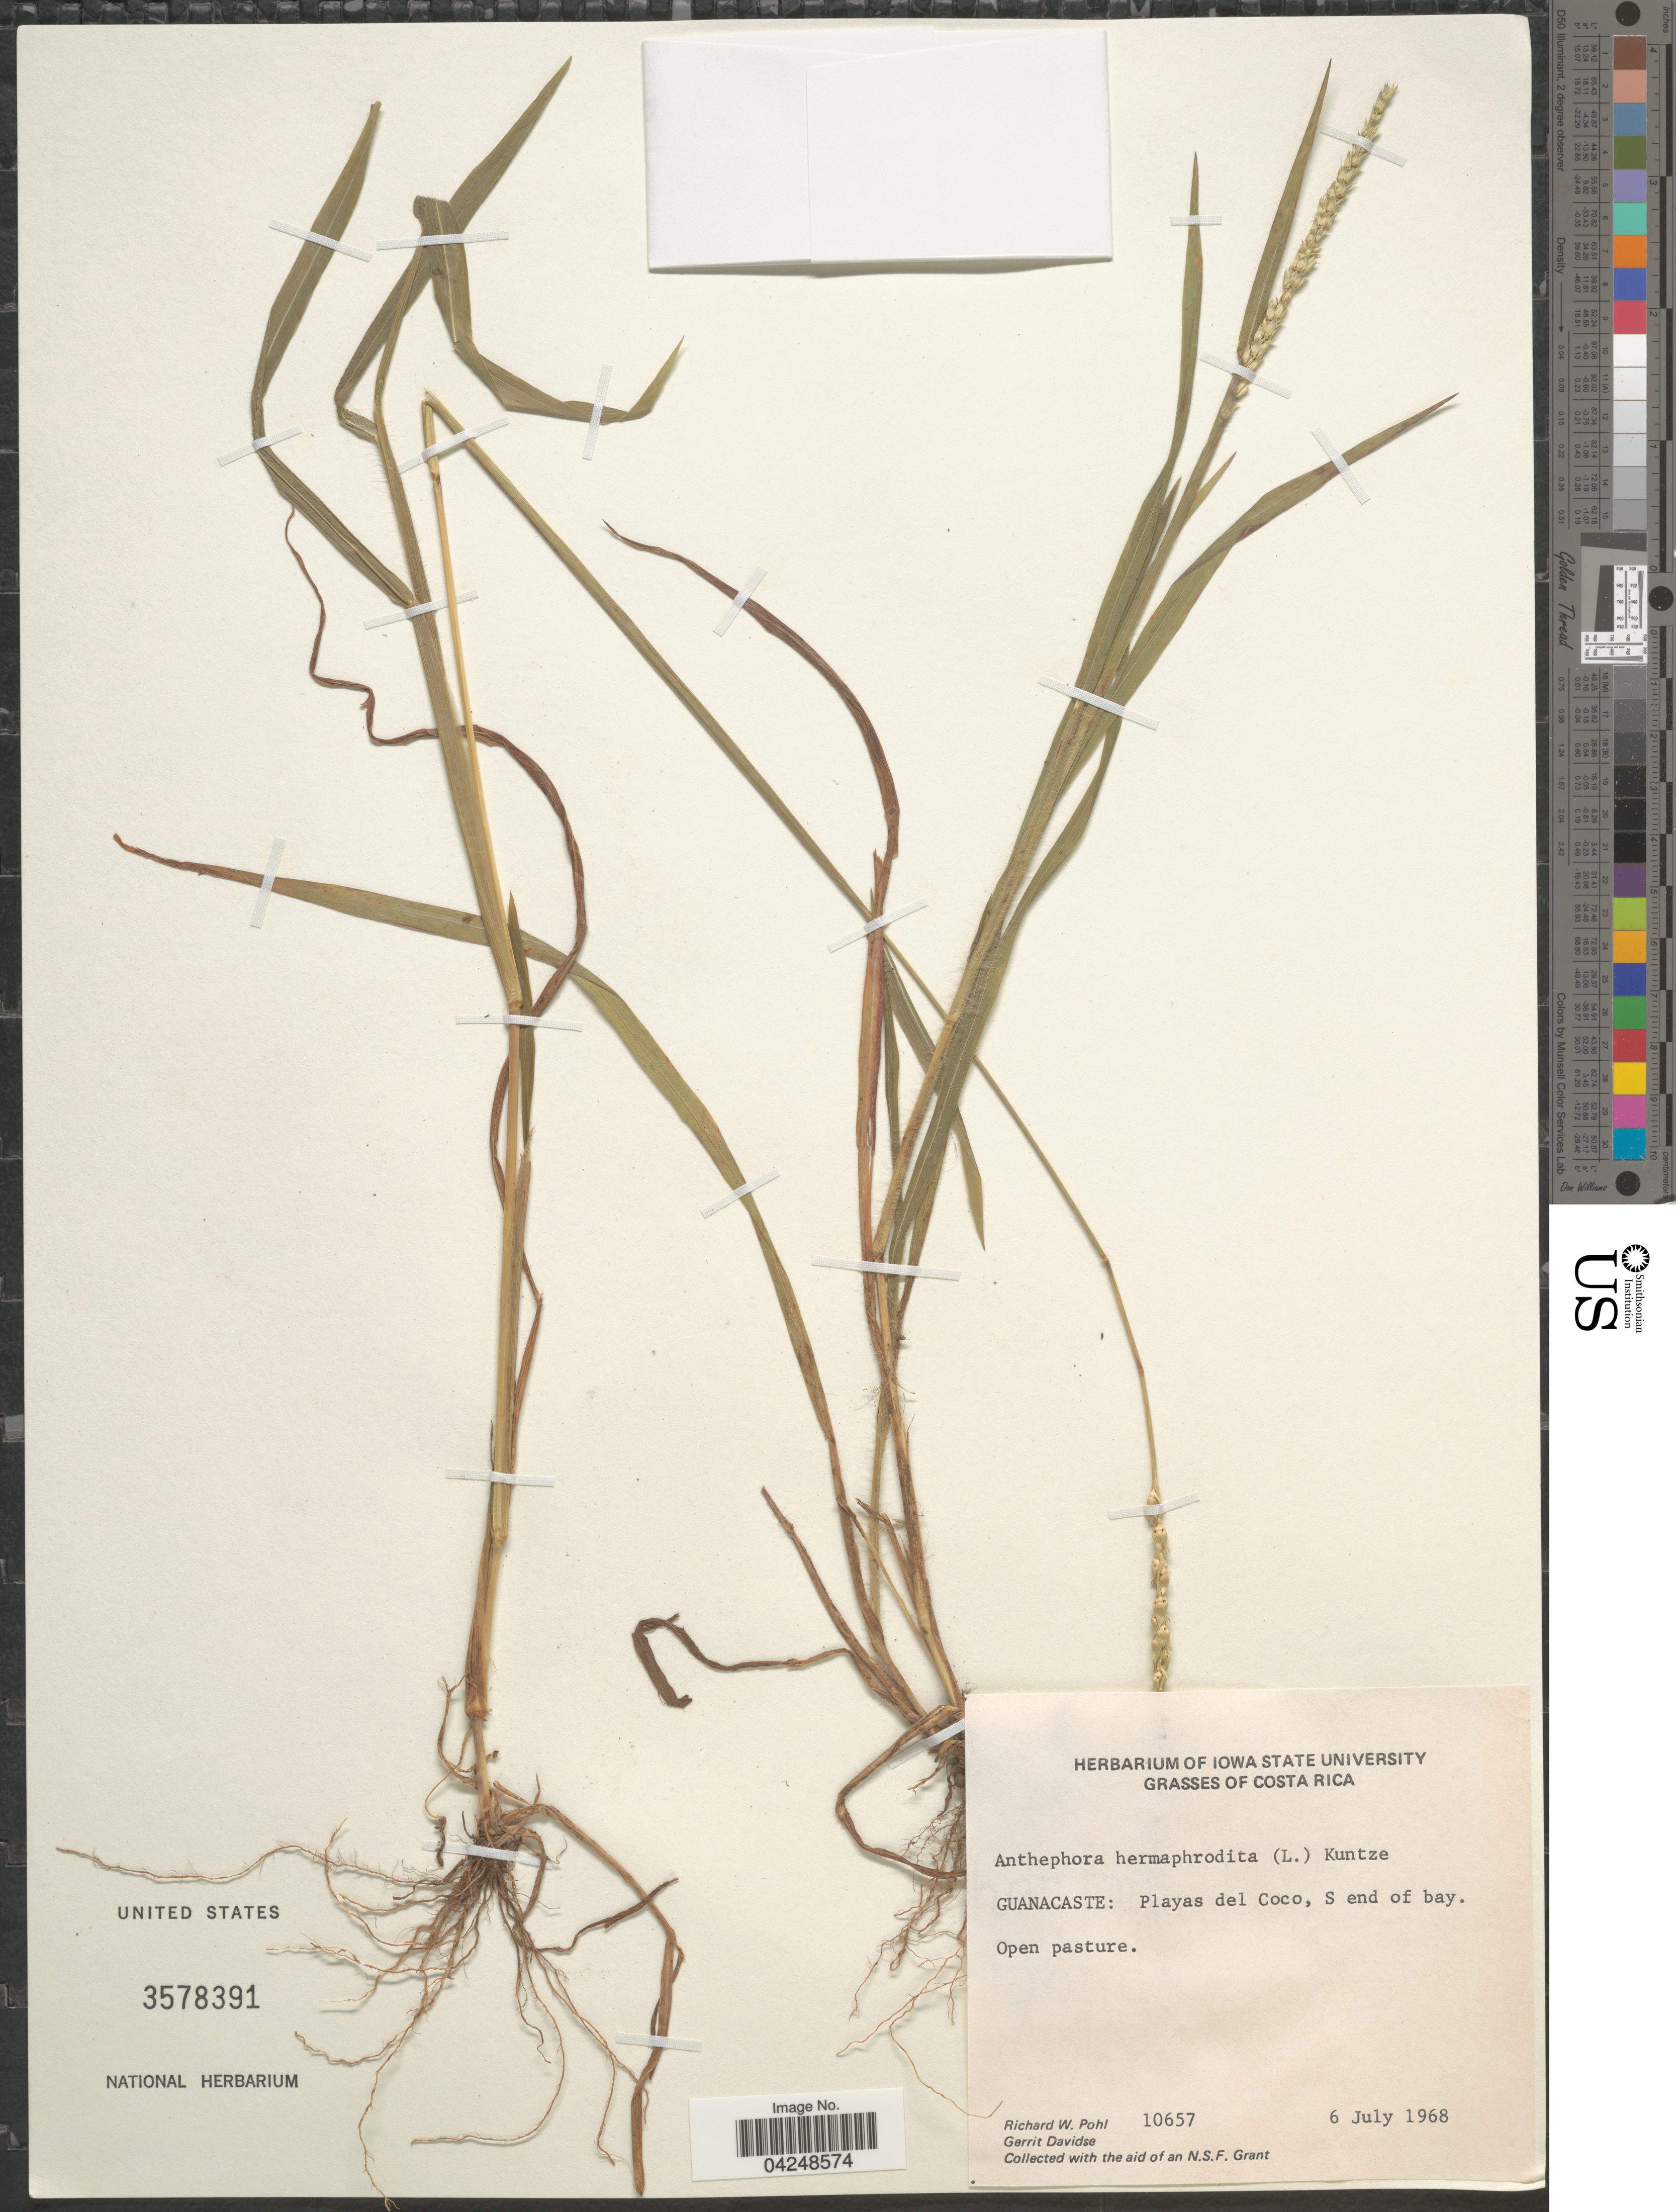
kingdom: Plantae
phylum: Tracheophyta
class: Liliopsida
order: Poales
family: Poaceae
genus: Anthephora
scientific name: Anthephora hermaphrodita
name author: (L.) Kuntze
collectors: R. W. Pohl & G. Davidse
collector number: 10657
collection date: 1968-07-06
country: Costa Rica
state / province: Guanacaste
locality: Playas del Coco, S end of bay.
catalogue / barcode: US 3578391